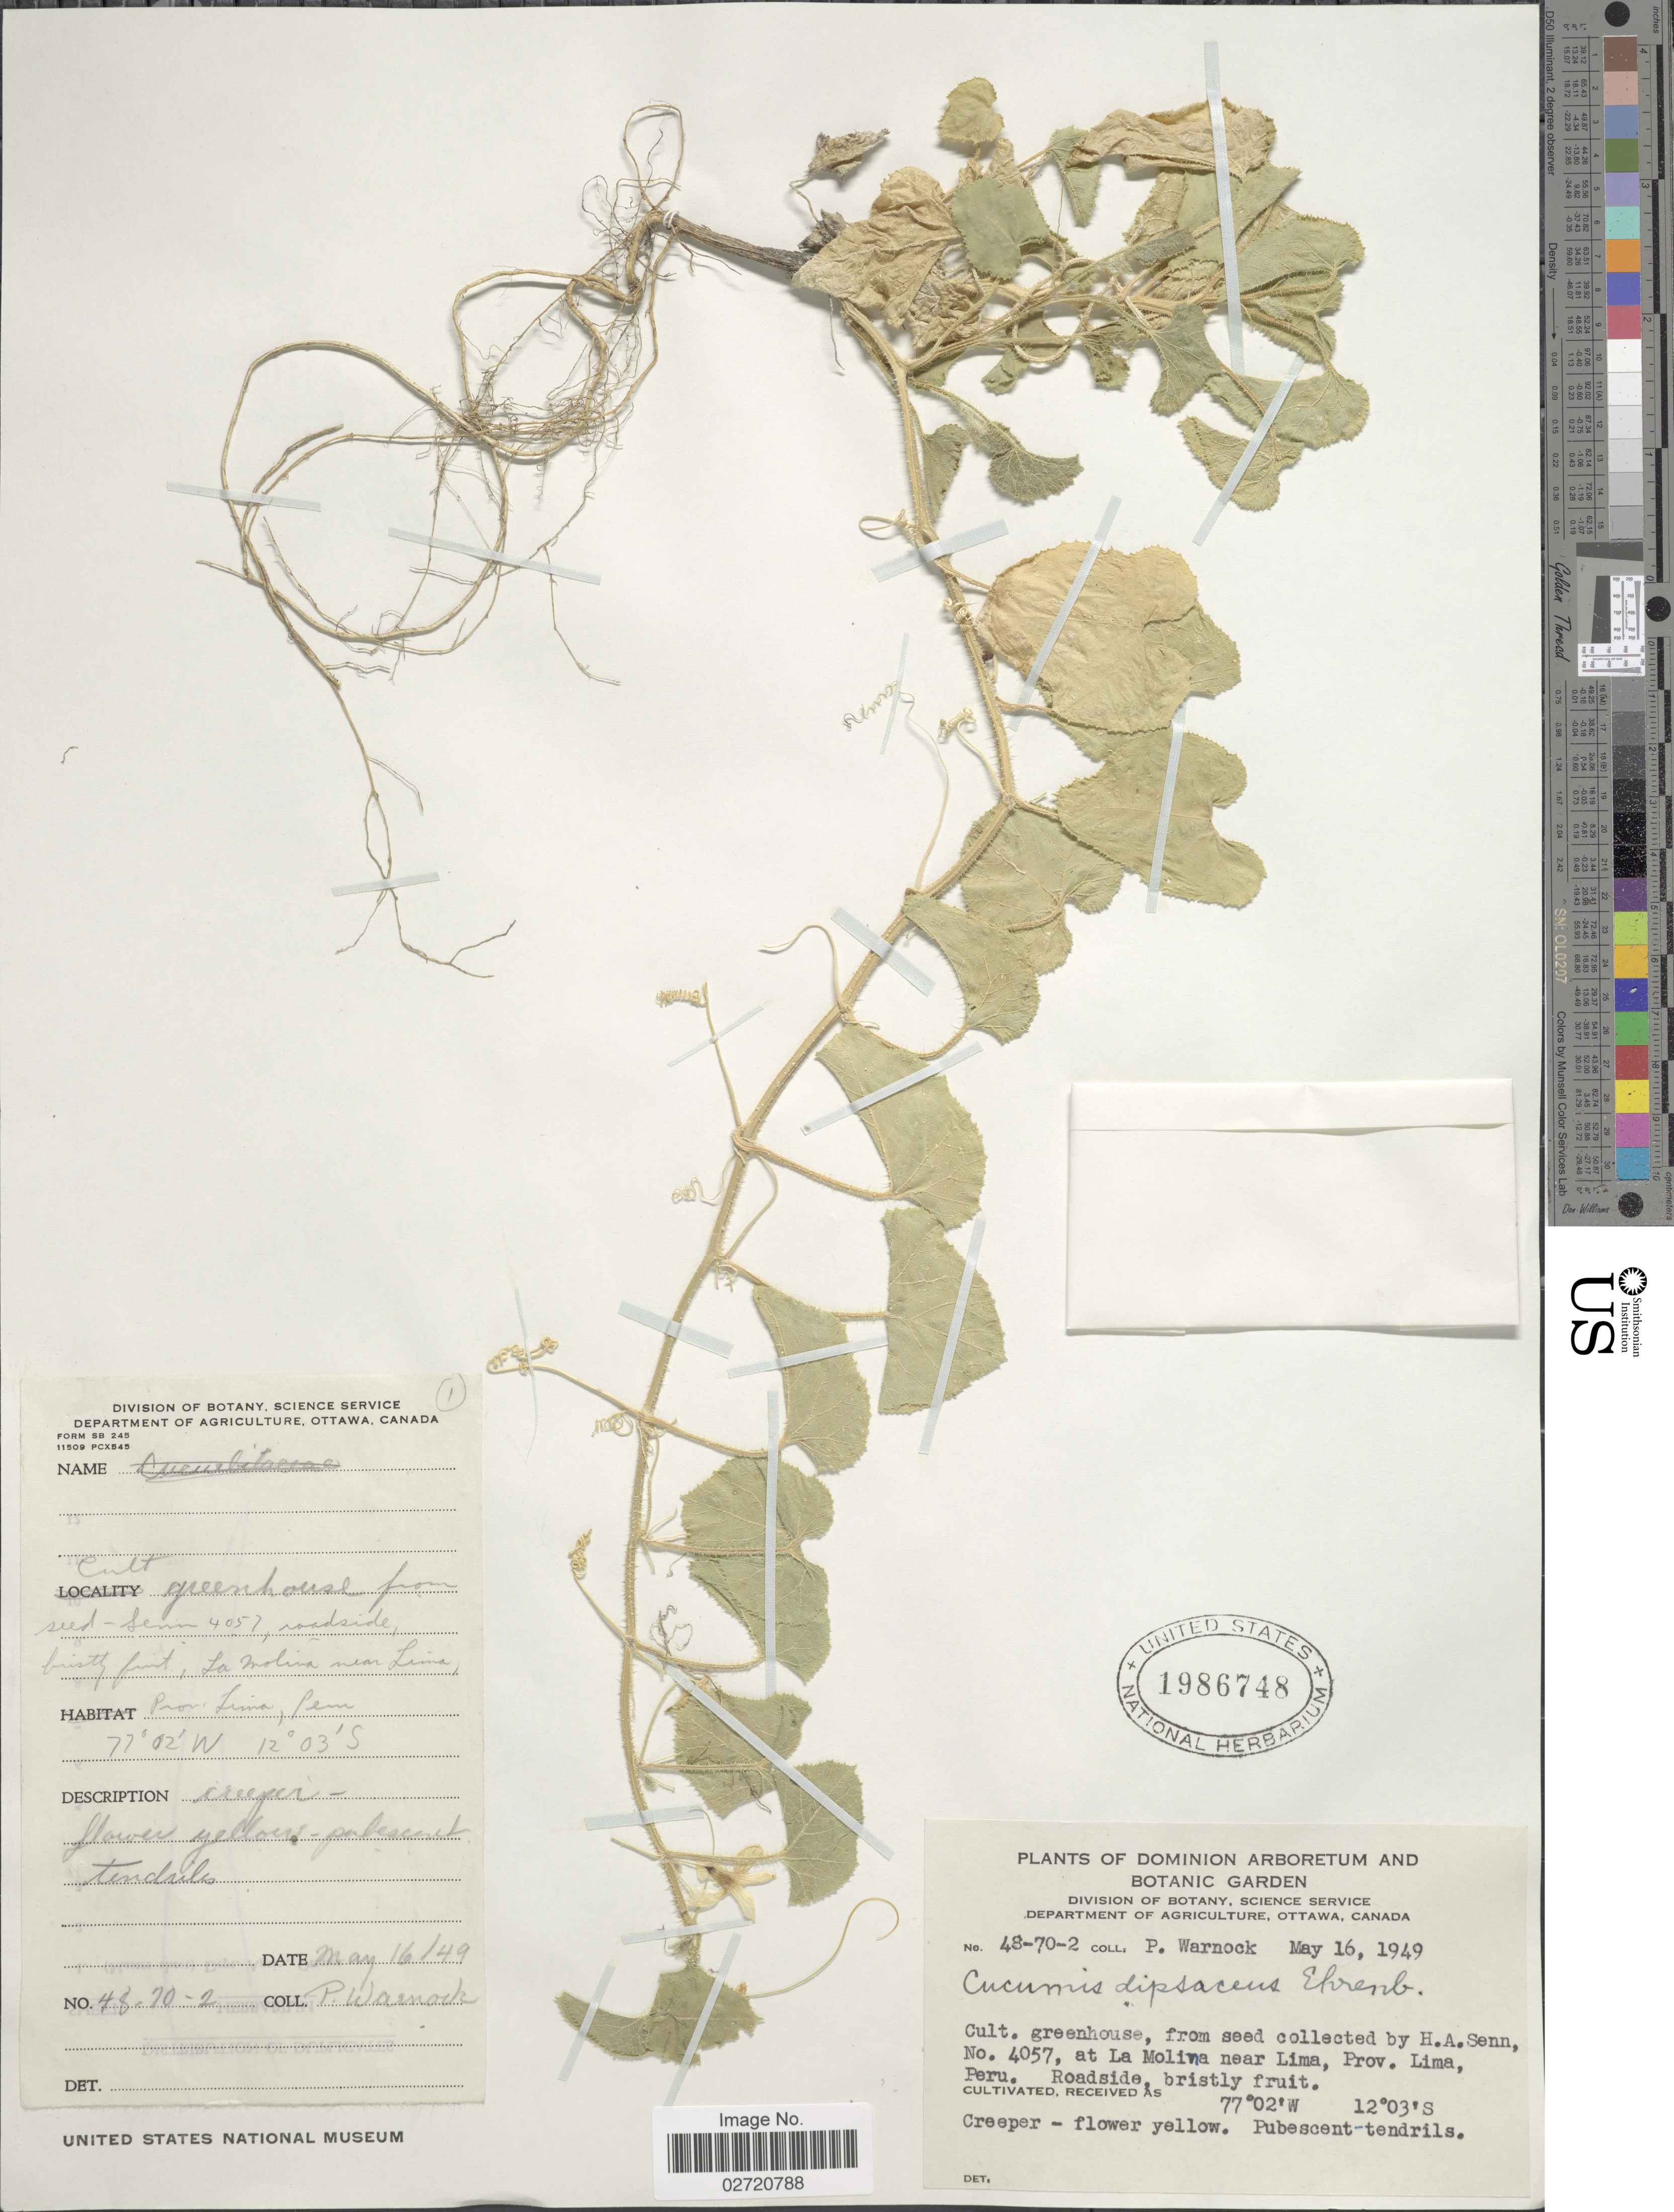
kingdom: Plantae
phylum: Tracheophyta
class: Magnoliopsida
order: Cucurbitales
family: Cucurbitaceae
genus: Cucumis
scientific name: Cucumis dipsaceus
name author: Ehrenb. ex Spach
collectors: P. Warnock & H. Senn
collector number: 48-70-2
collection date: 1949-05-16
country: Peru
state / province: Lima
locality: Cult. greenhouse, from seed collected by H. A. Senn, No. 4057, at La Molina near Lima, Prov. Lima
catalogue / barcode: US 1986748